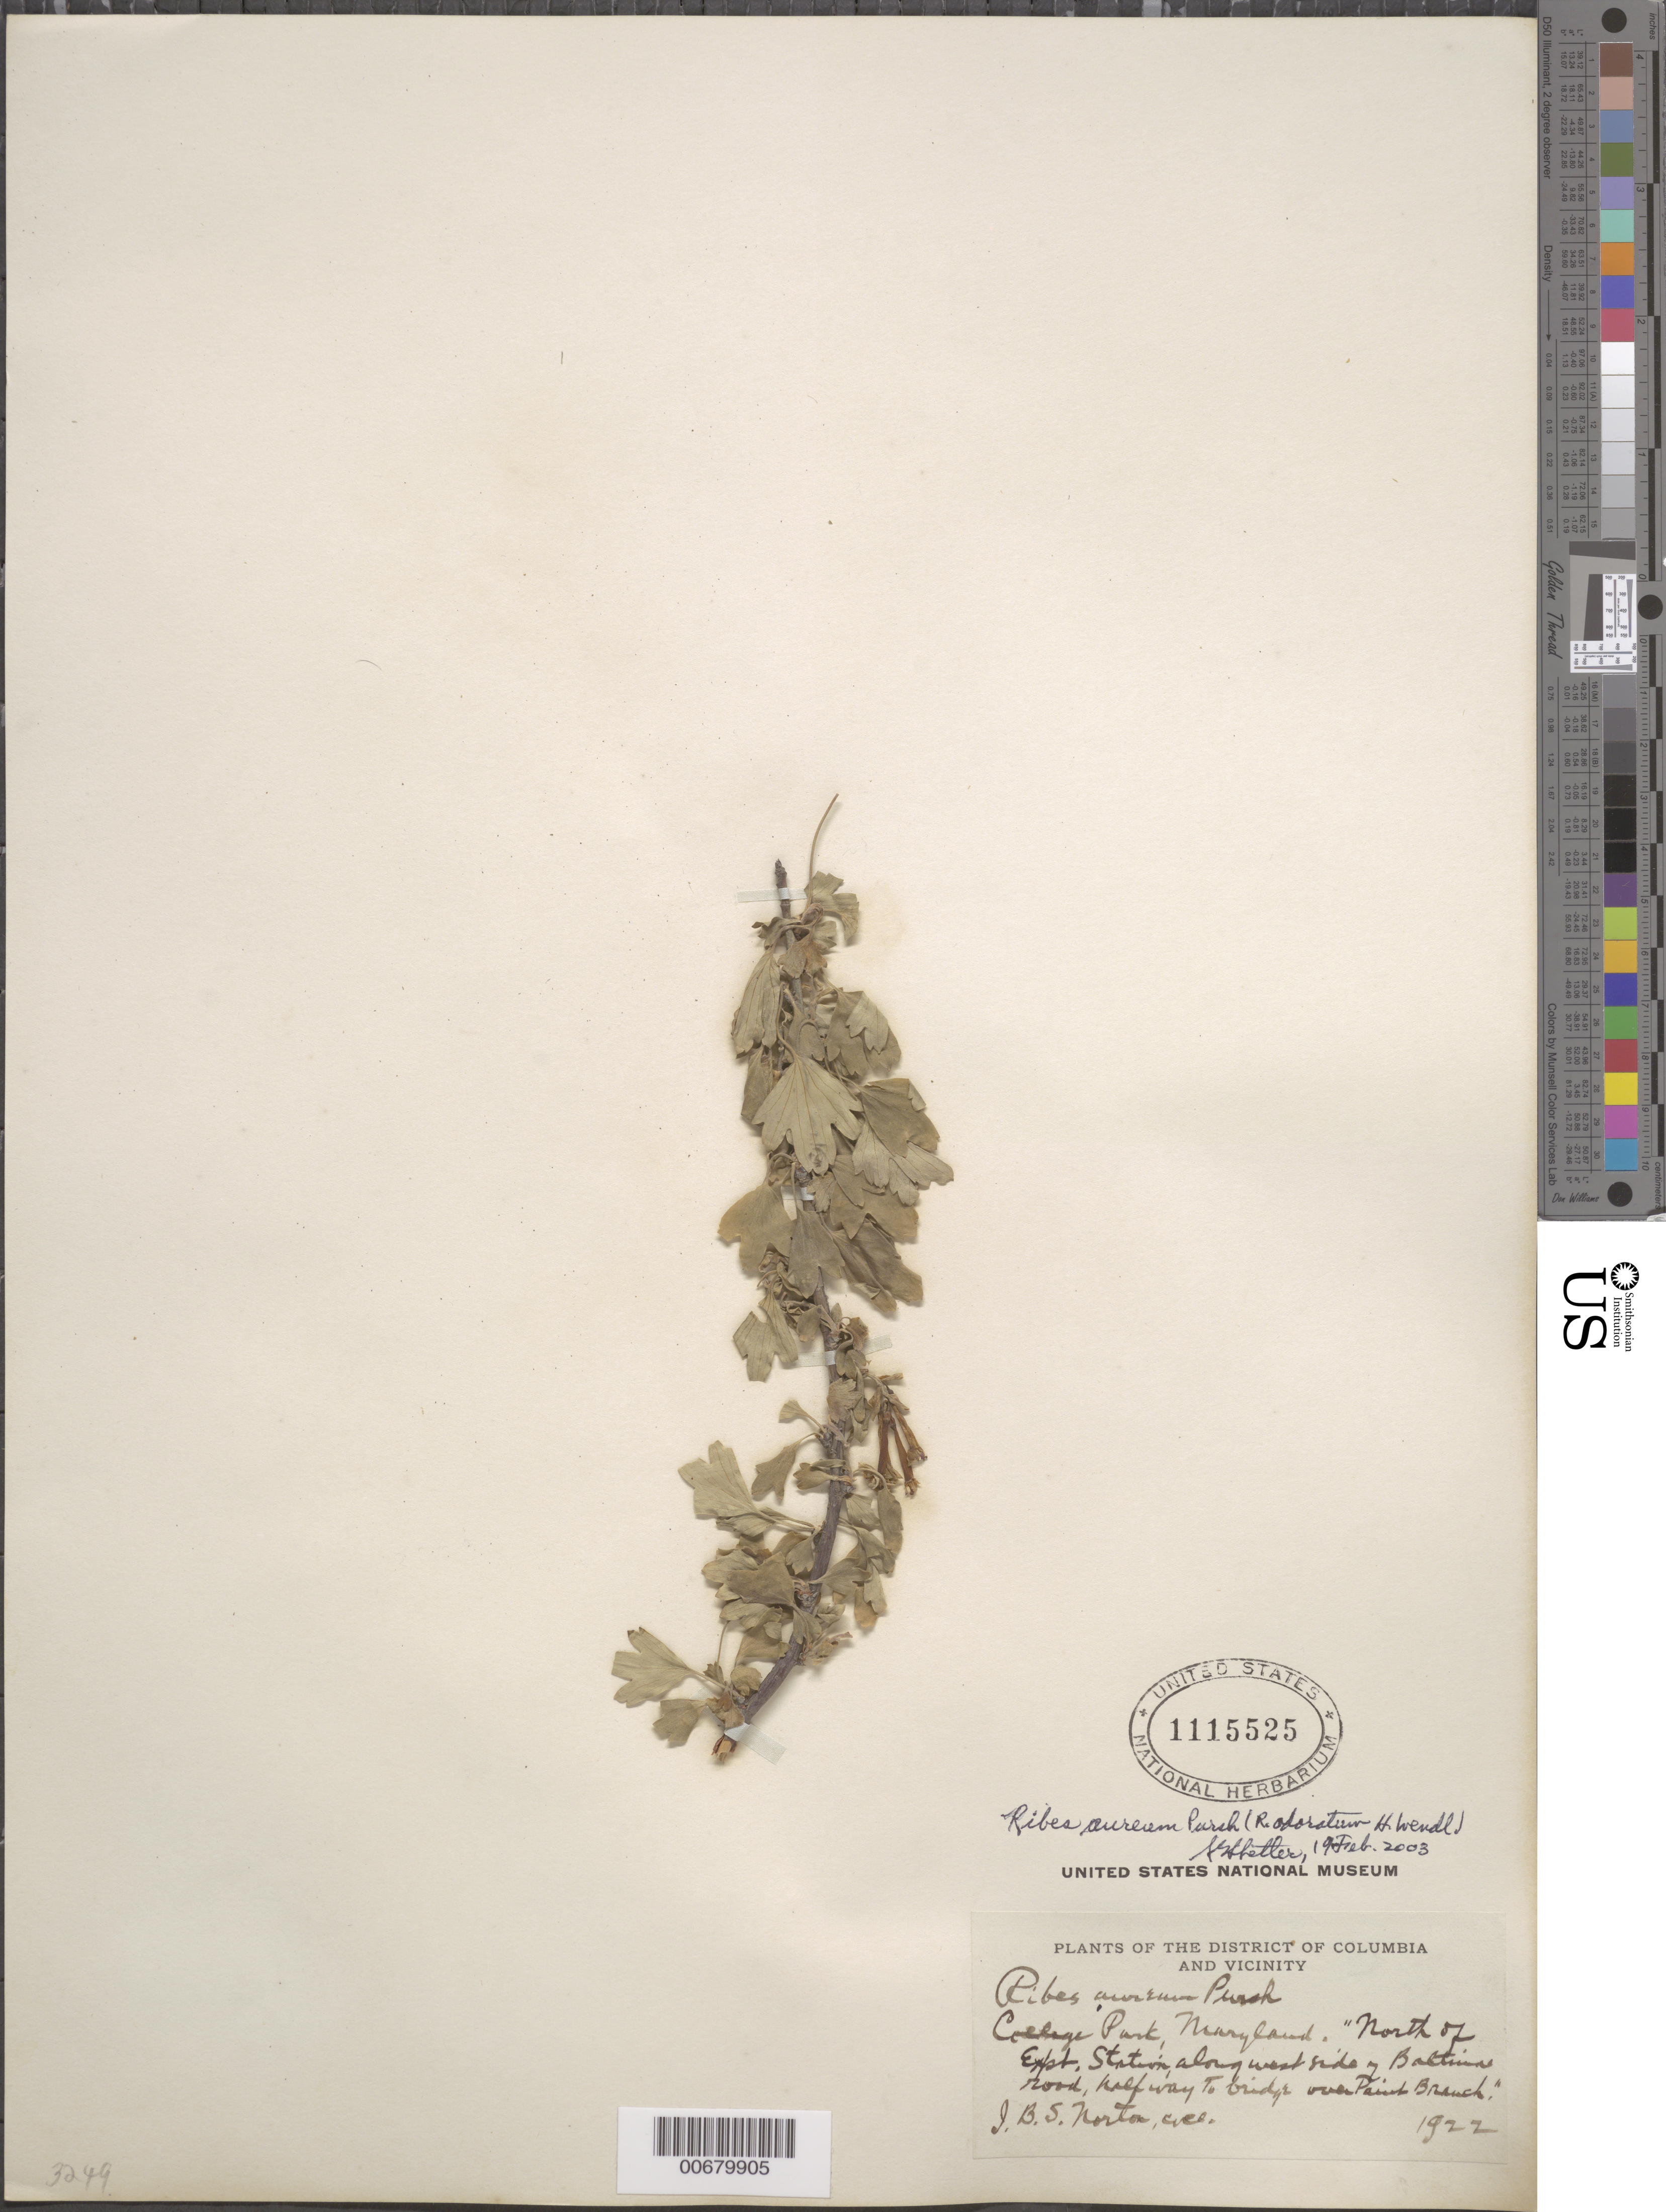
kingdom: Plantae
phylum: Tracheophyta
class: Magnoliopsida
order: Saxifragales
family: Grossulariaceae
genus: Ribes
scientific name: Ribes aureum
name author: Pursh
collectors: J. B. S. Norton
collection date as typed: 1922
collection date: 1922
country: United States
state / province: Maryland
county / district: Prince George's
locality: North of Expt. Station, along west side of Baltimore Road, halfway to bridge over Paint Branch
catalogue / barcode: US 1115525